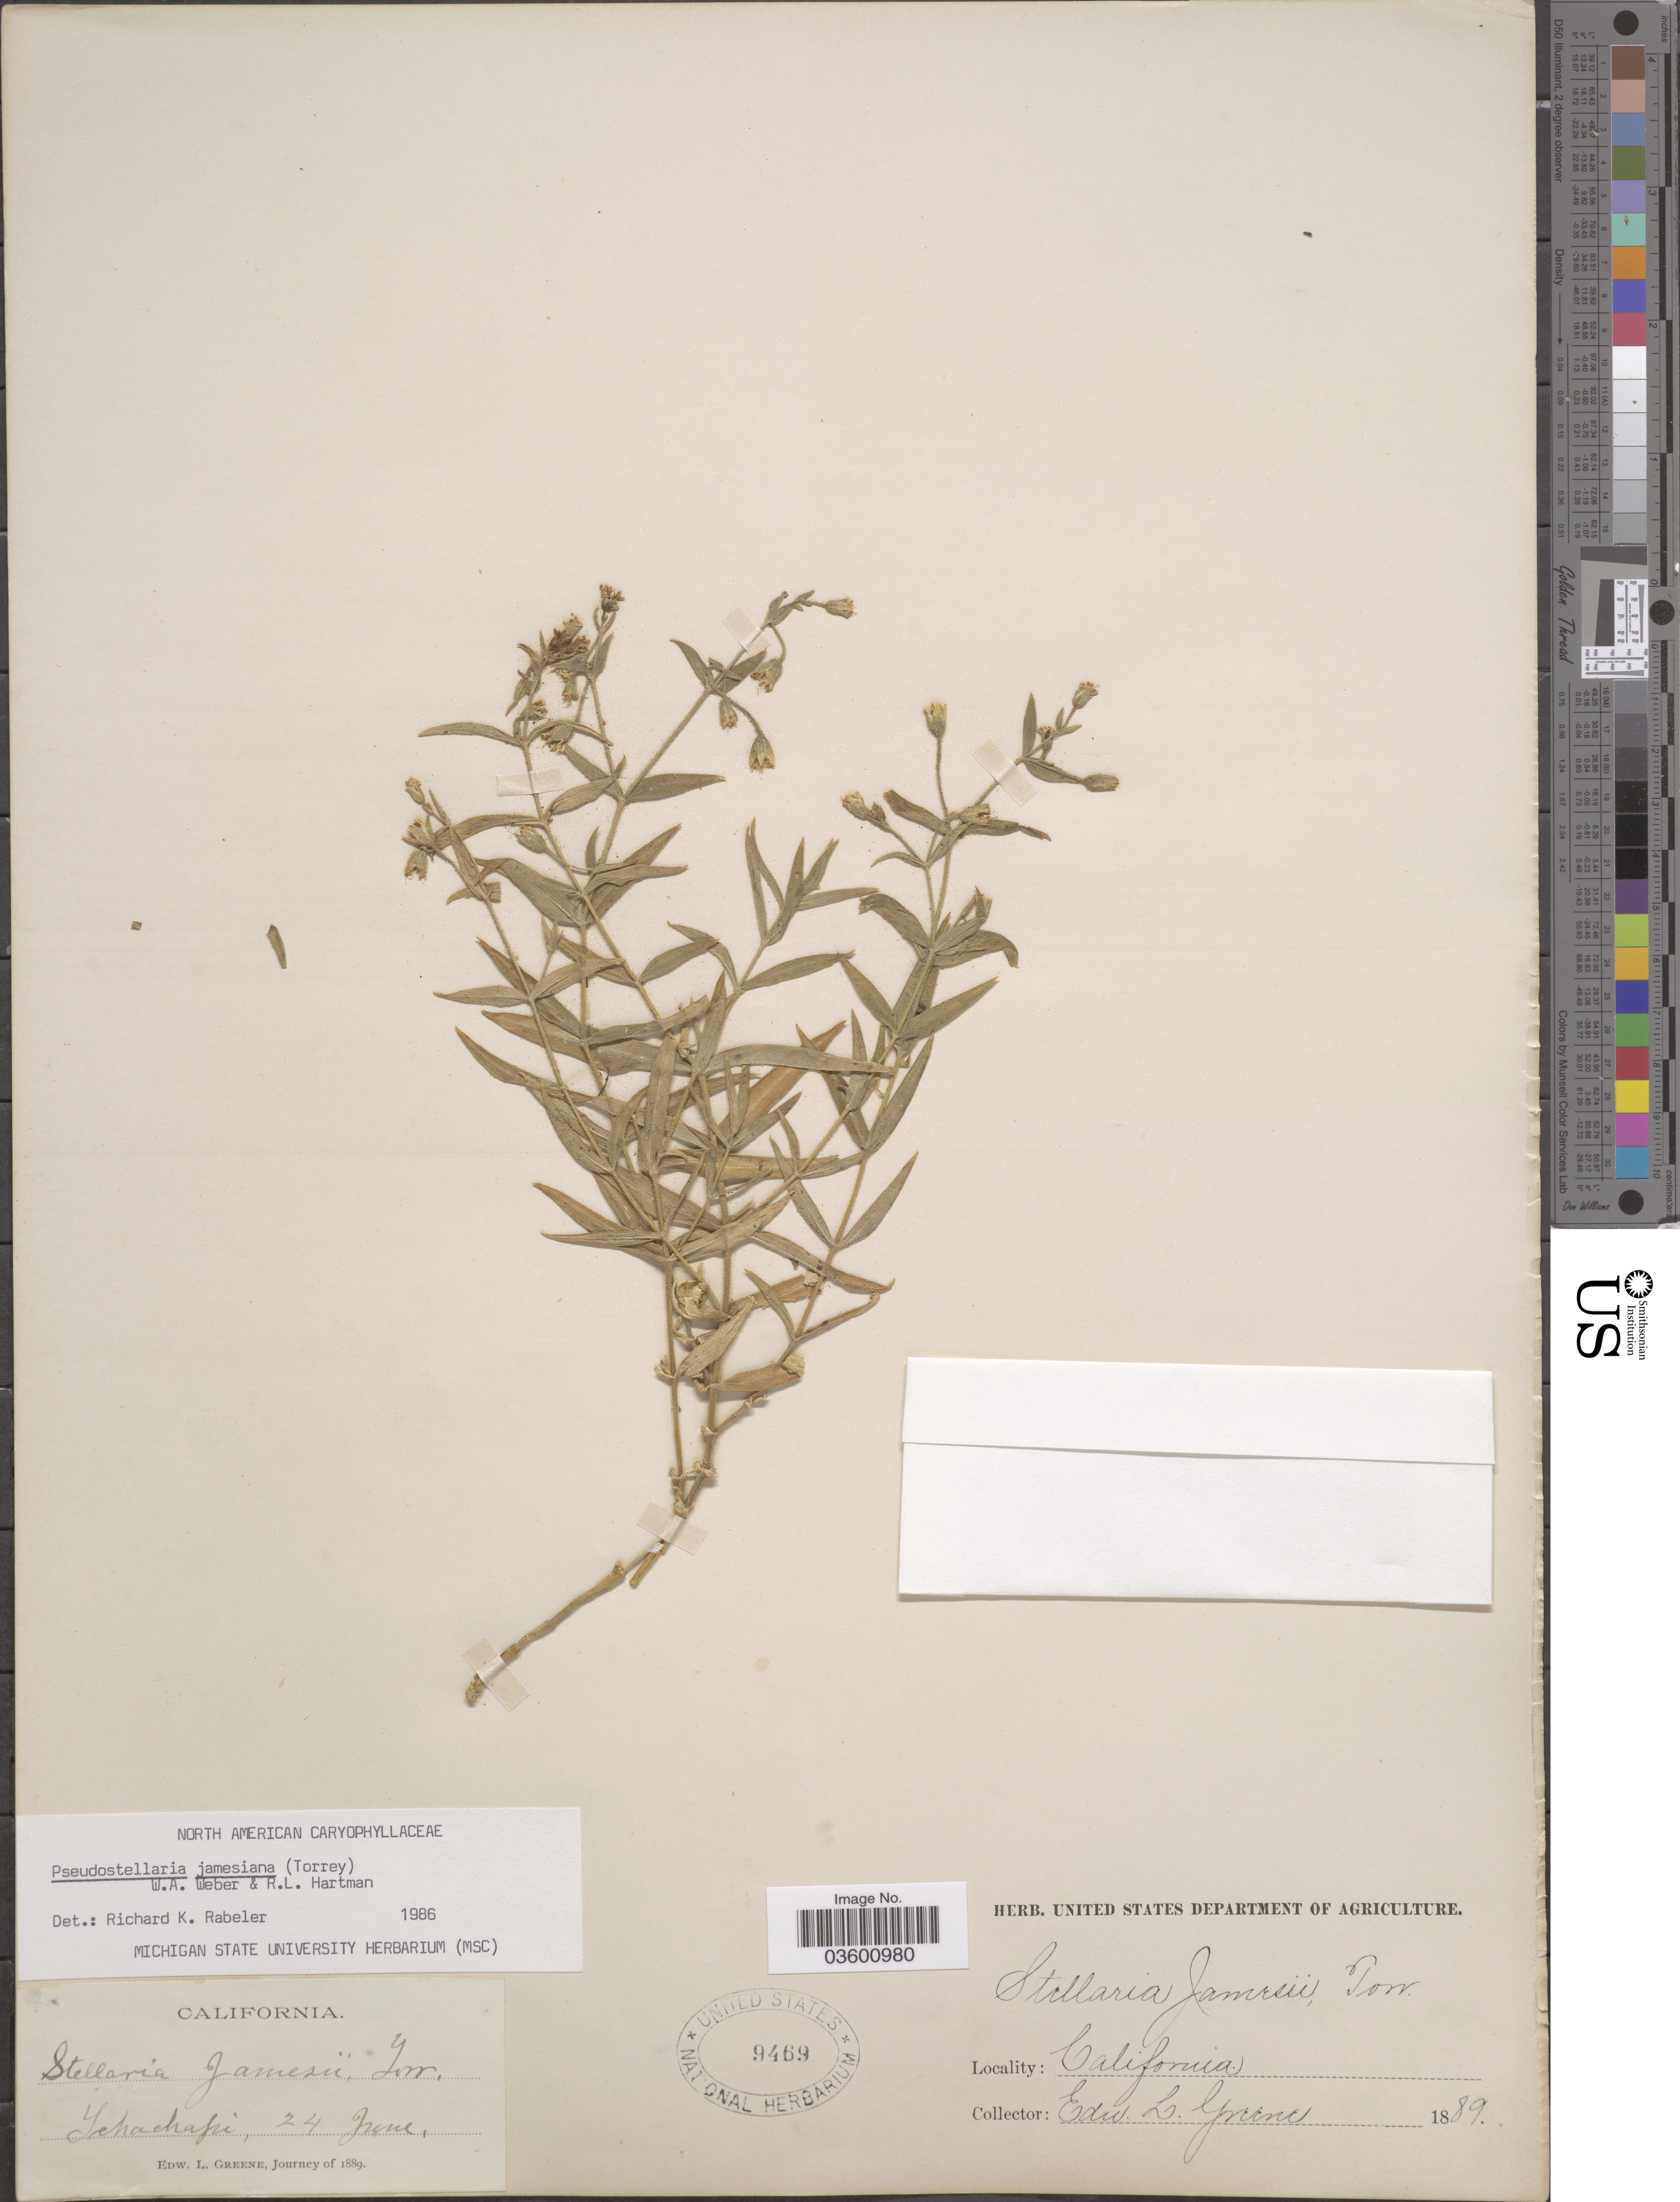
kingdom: Plantae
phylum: Tracheophyta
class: Magnoliopsida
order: Caryophyllales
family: Caryophyllaceae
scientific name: Torreyostellaria jamesiana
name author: (Torr.) Gang Yao et al.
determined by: Strong, M. T., (US), Smithsonian Institution - National Museum of Natural History (UNITED STATES)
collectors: E. L. Greene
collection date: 1889-06-24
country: United States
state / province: California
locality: Tehachapi.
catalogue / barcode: US 9469